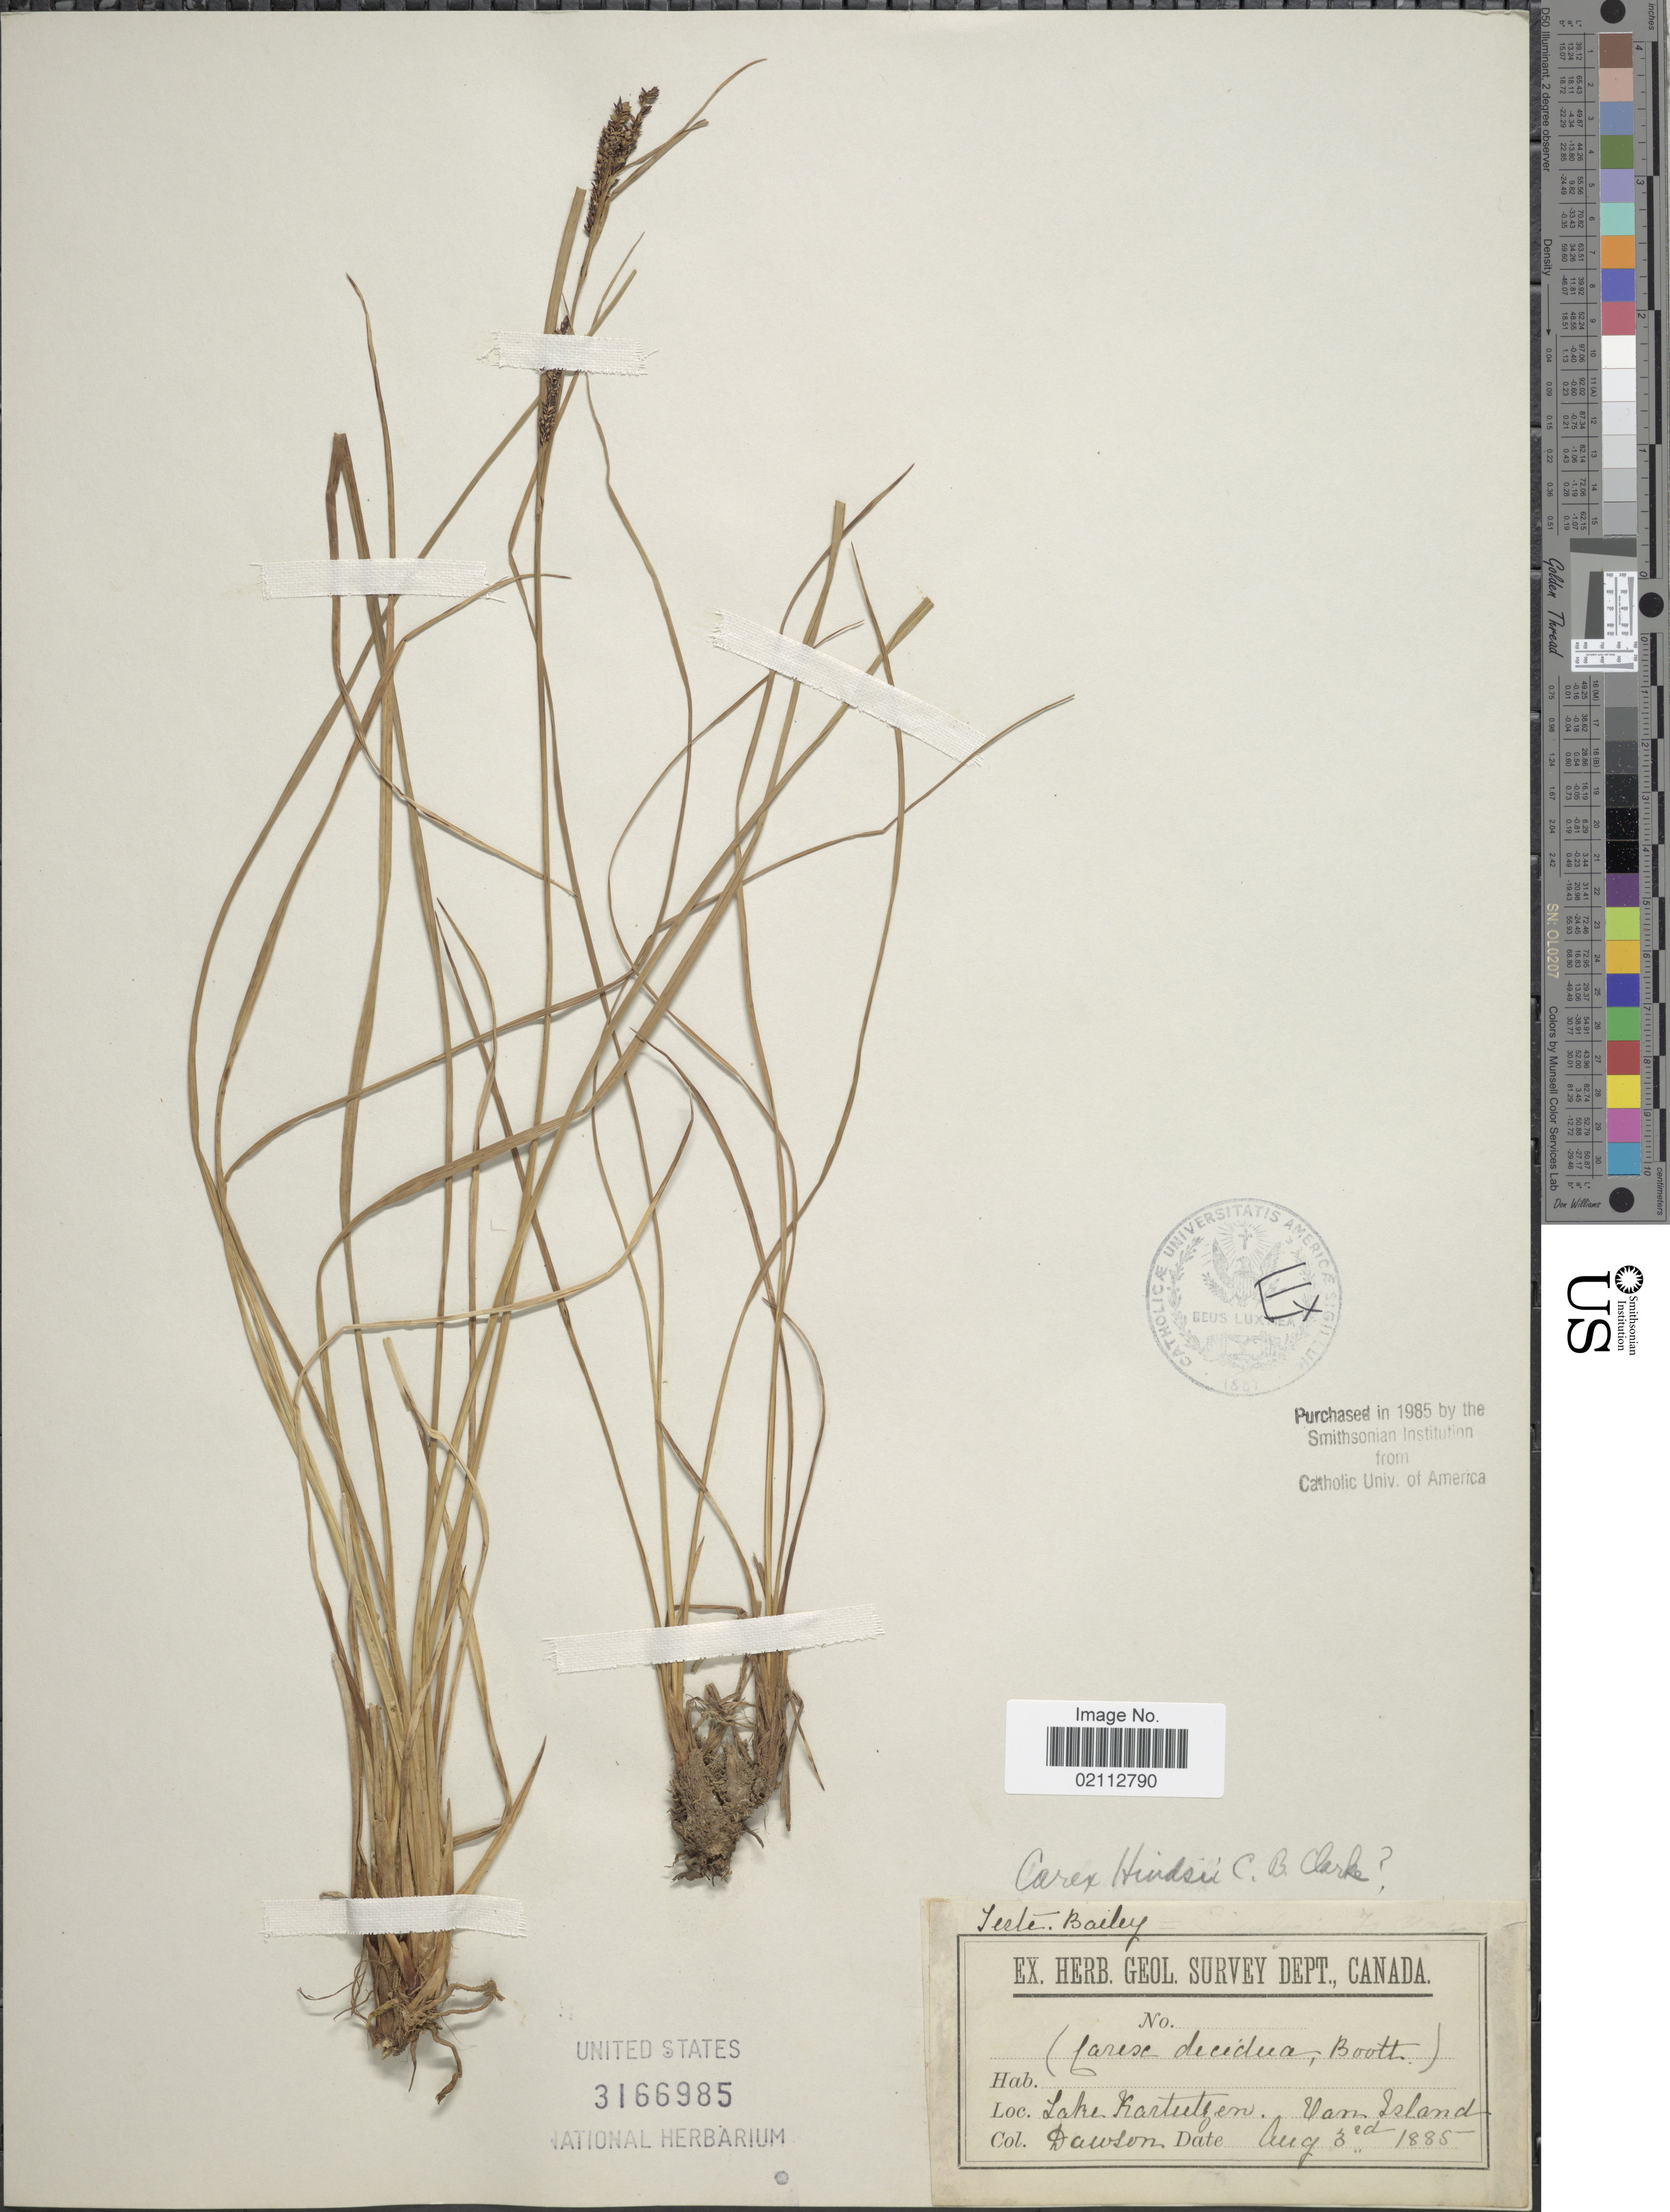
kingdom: Plantae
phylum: Tracheophyta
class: Liliopsida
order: Poales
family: Cyperaceae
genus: Carex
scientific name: Carex kelloggii var. limnophila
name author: (Holm) B.L. Wilson & R.E. Brainerd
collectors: -. Dawson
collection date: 1885-08-03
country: Canada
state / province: British Columbia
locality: Lake Kartutzen. Van. Island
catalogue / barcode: US 3166985